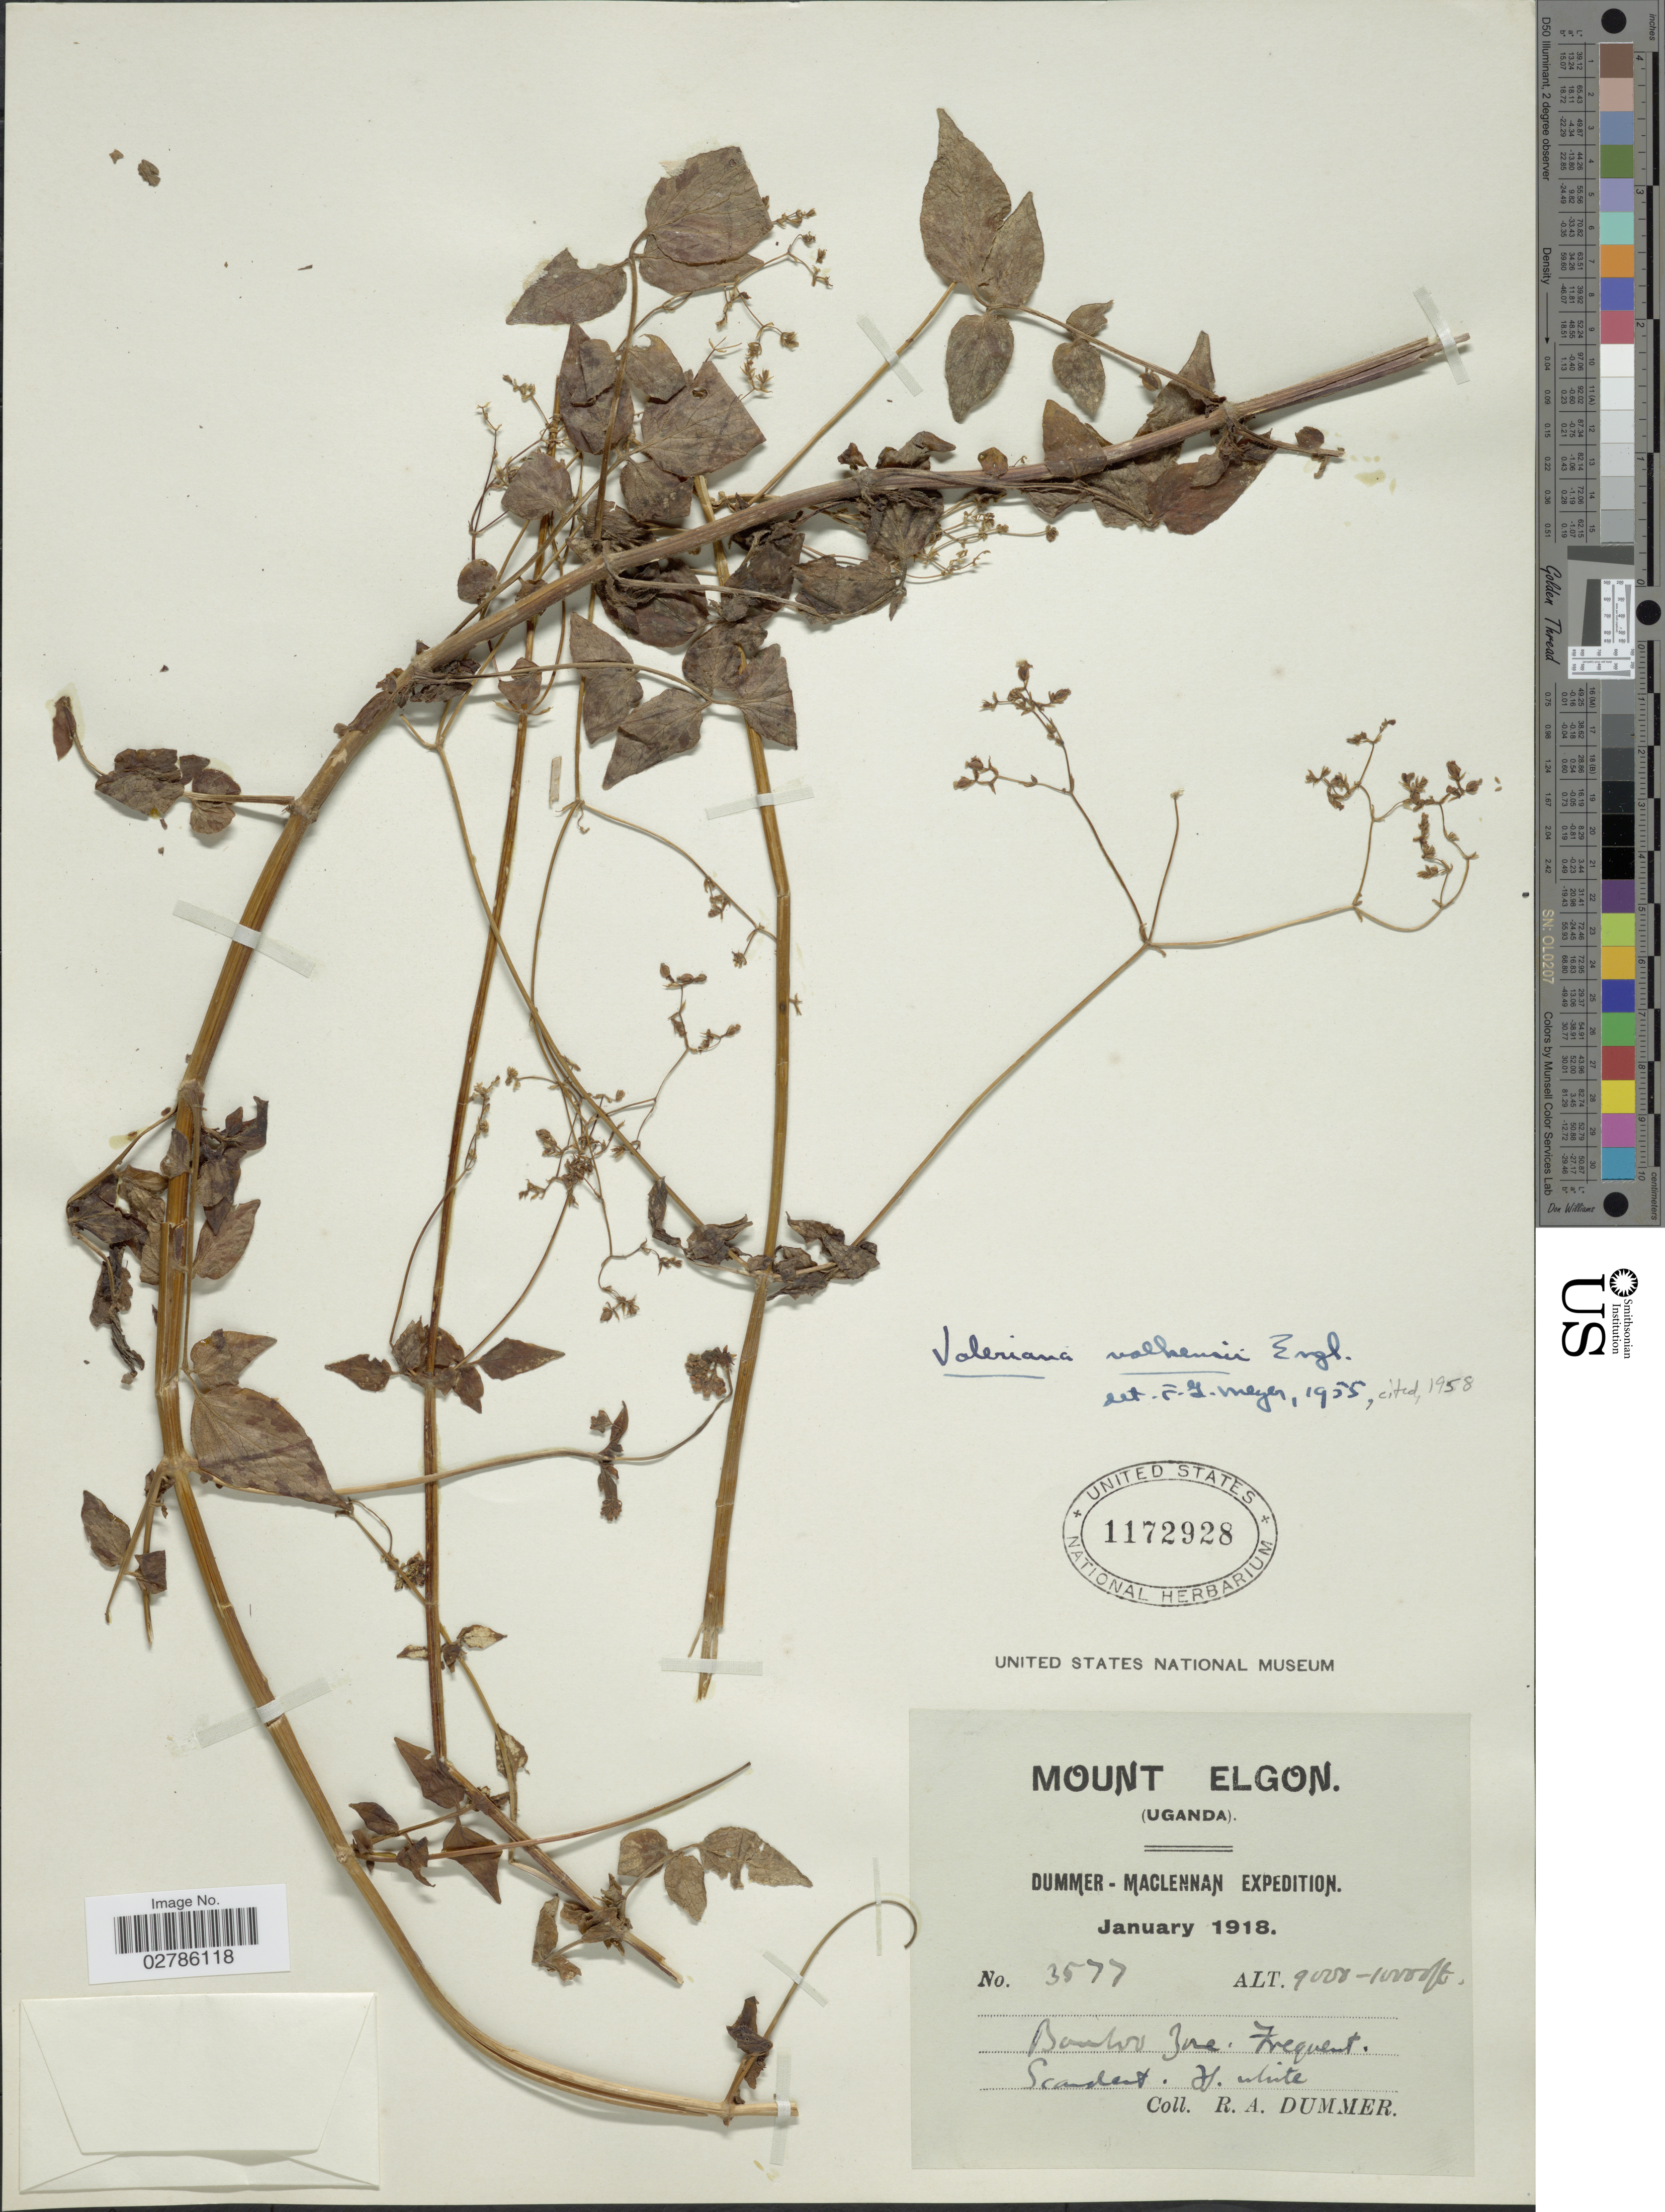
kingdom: Plantae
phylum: Tracheophyta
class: Magnoliopsida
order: Dipsacales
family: Caprifoliaceae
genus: Valeriana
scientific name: Valeriana volkensii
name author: Engl.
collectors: R. Dümmer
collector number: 3577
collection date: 1918-01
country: Uganda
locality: Mount Elgon. Bamboo Zone.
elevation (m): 2743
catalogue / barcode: US 1172928